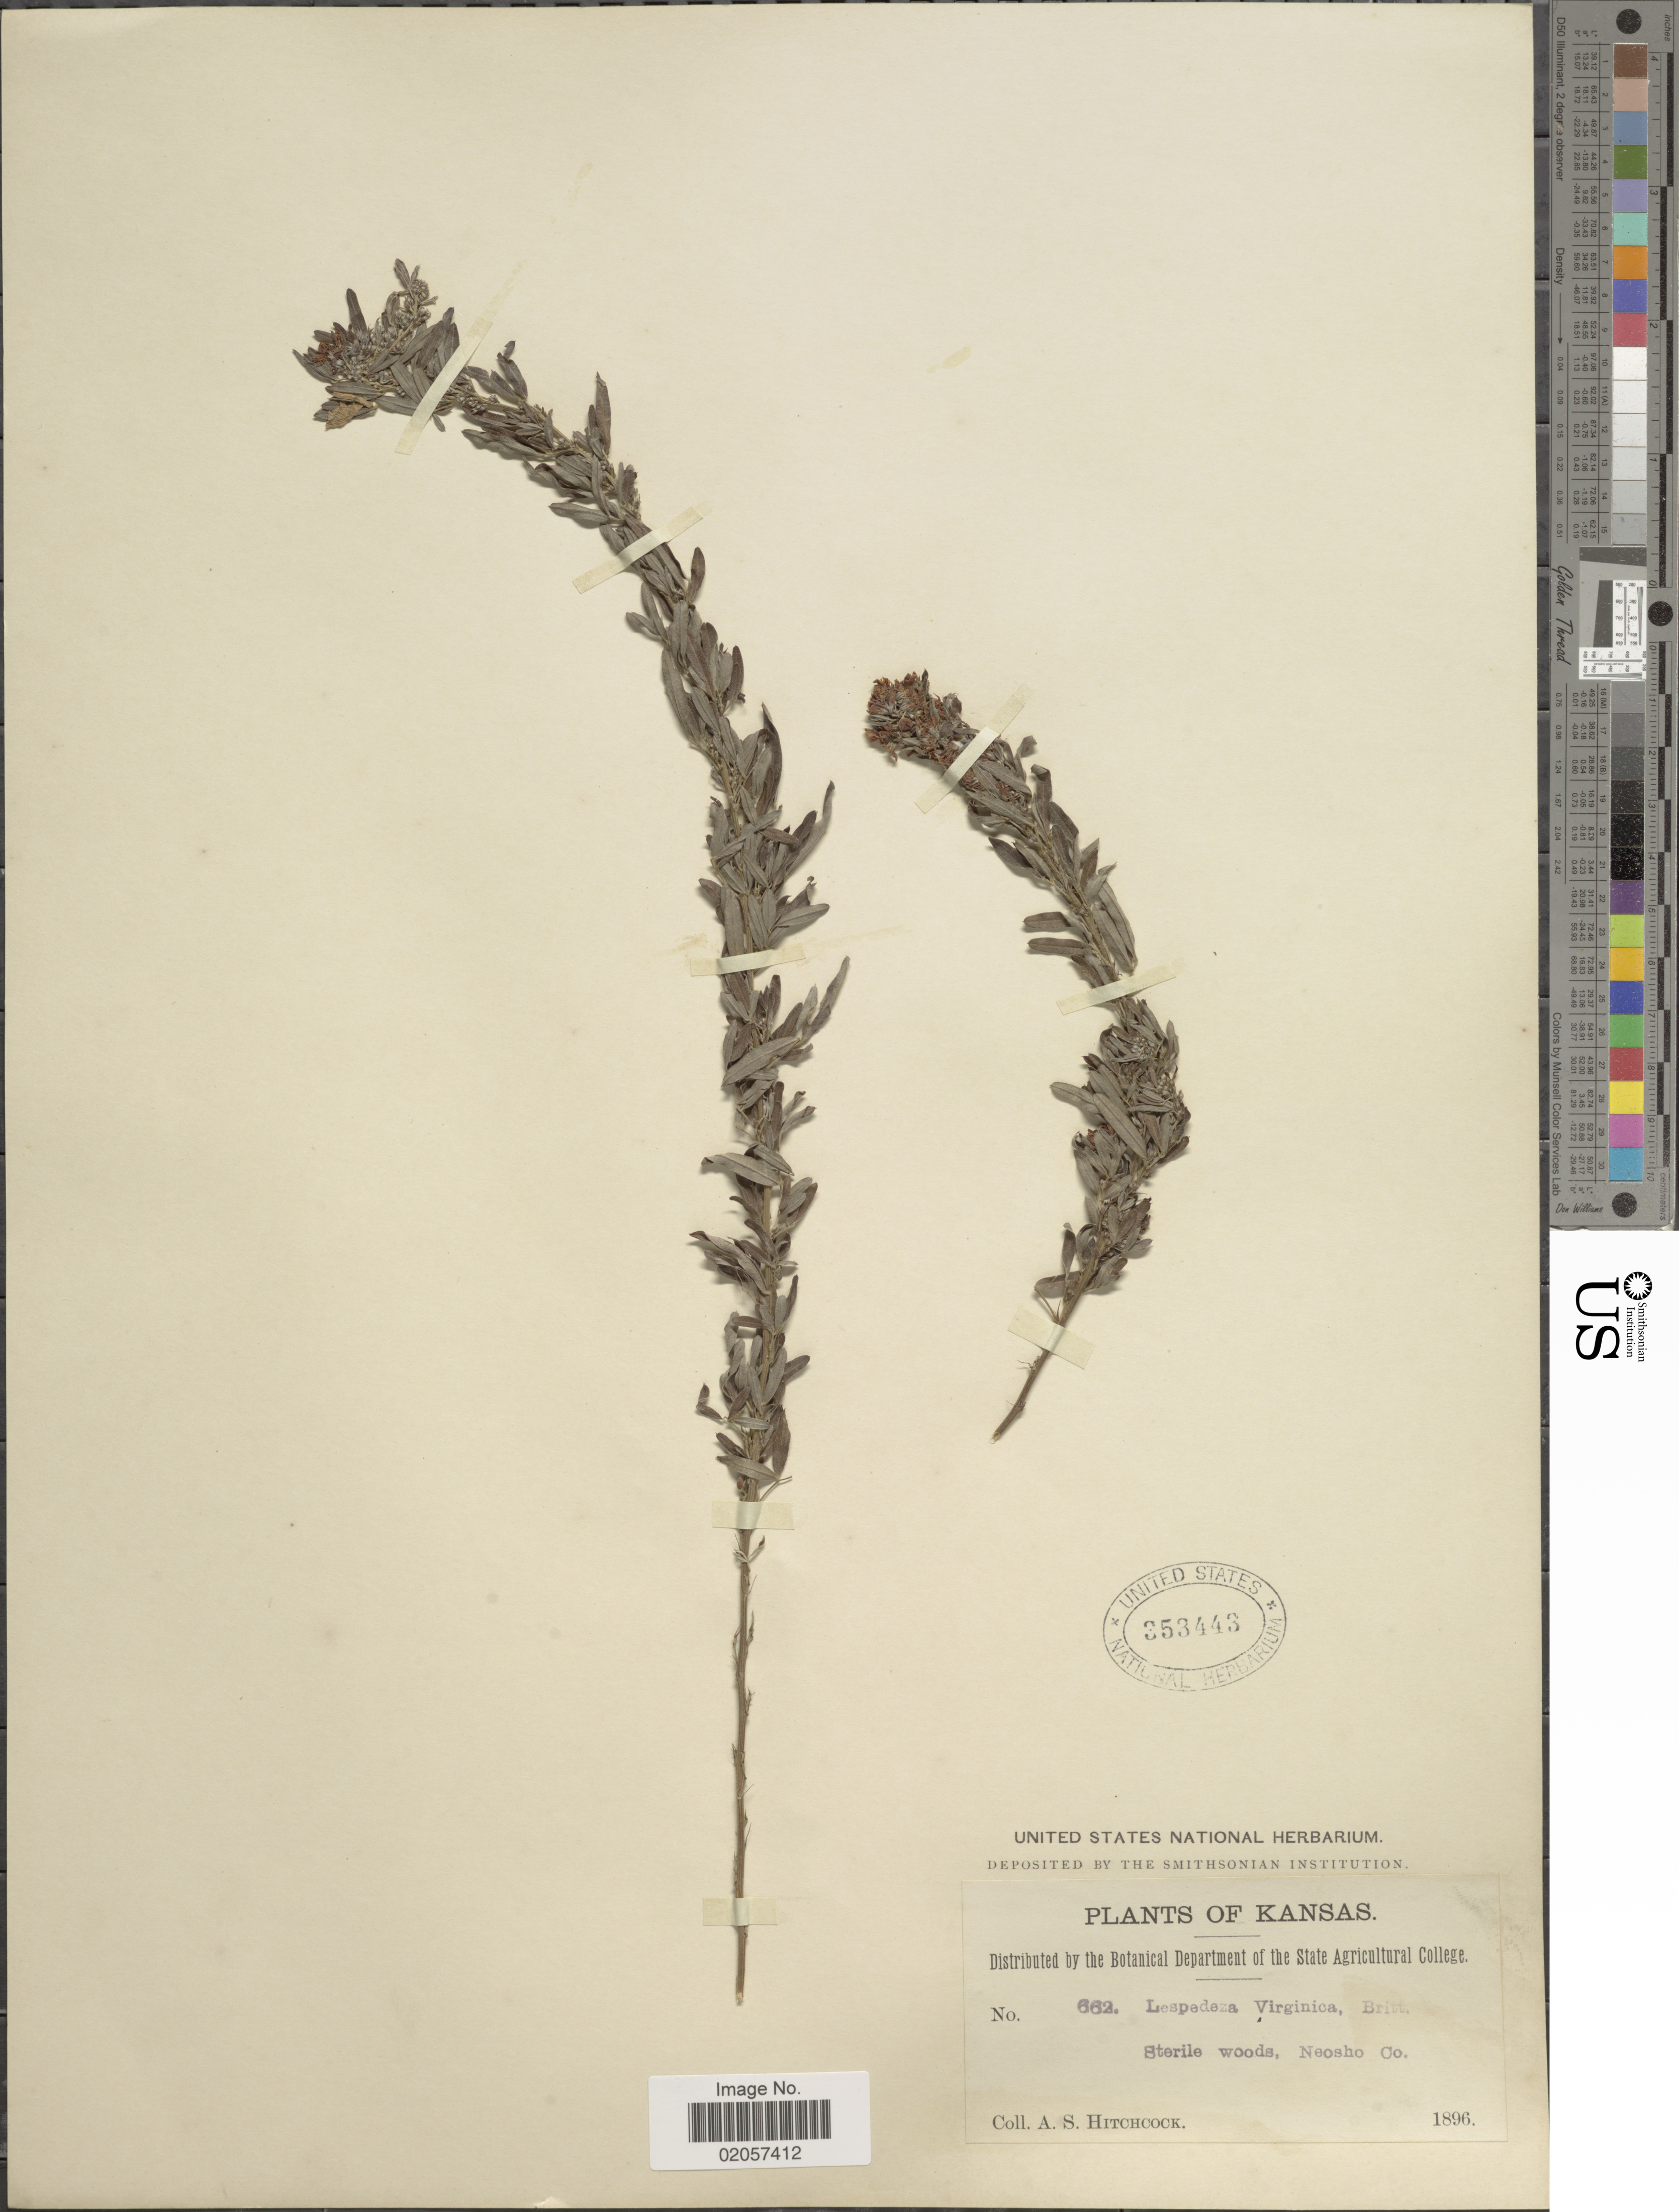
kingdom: Plantae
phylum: Tracheophyta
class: Magnoliopsida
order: Fabales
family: Fabaceae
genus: Lespedeza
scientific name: Lespedeza virginica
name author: (L.) Britton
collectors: A. S. Hitchcock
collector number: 662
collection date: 1896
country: United States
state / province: Kansas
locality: Neosho Co.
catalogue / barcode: US 353443